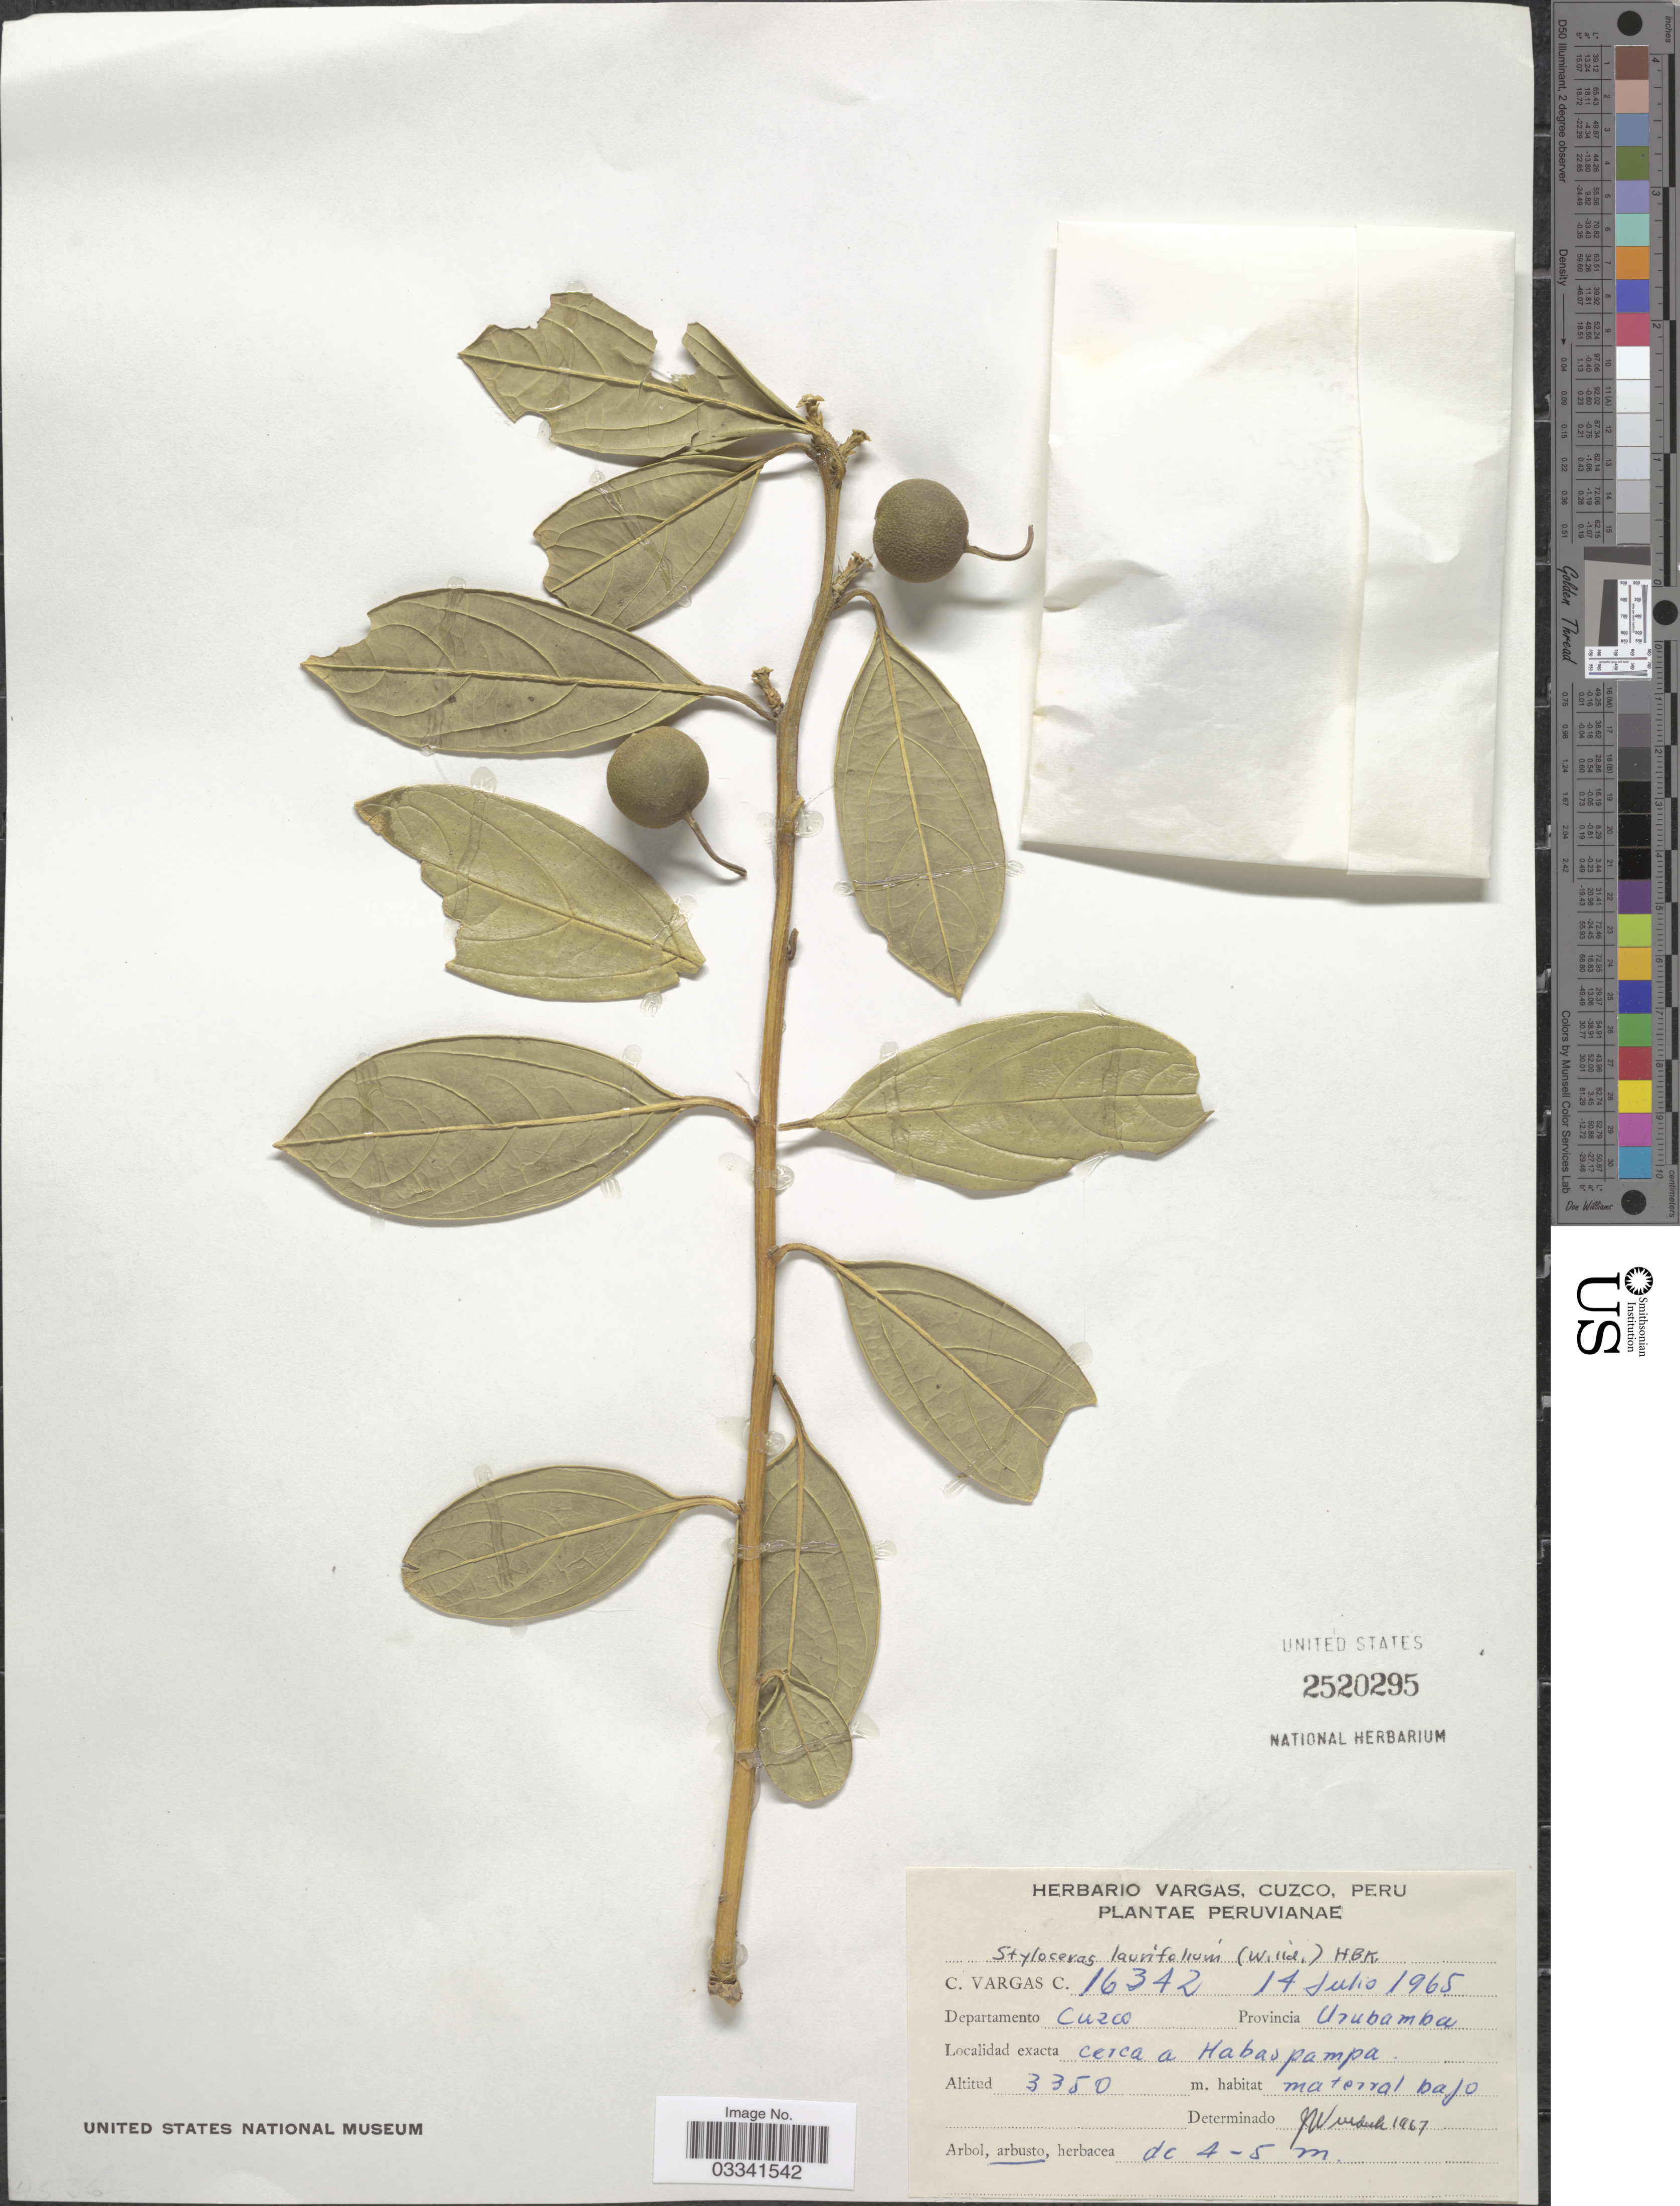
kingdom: Plantae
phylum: Tracheophyta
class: Magnoliopsida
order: Buxales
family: Buxaceae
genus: Styloceras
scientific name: Styloceras laurifolium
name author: (Willd.) Kunth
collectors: C. Vargas Calderón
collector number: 16342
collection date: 1965-07-14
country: Peru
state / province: Cusco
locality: Departamento Cuzco. Provincia Urubamba. Cerca a Habaspampa.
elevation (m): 3350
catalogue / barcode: US 2520295